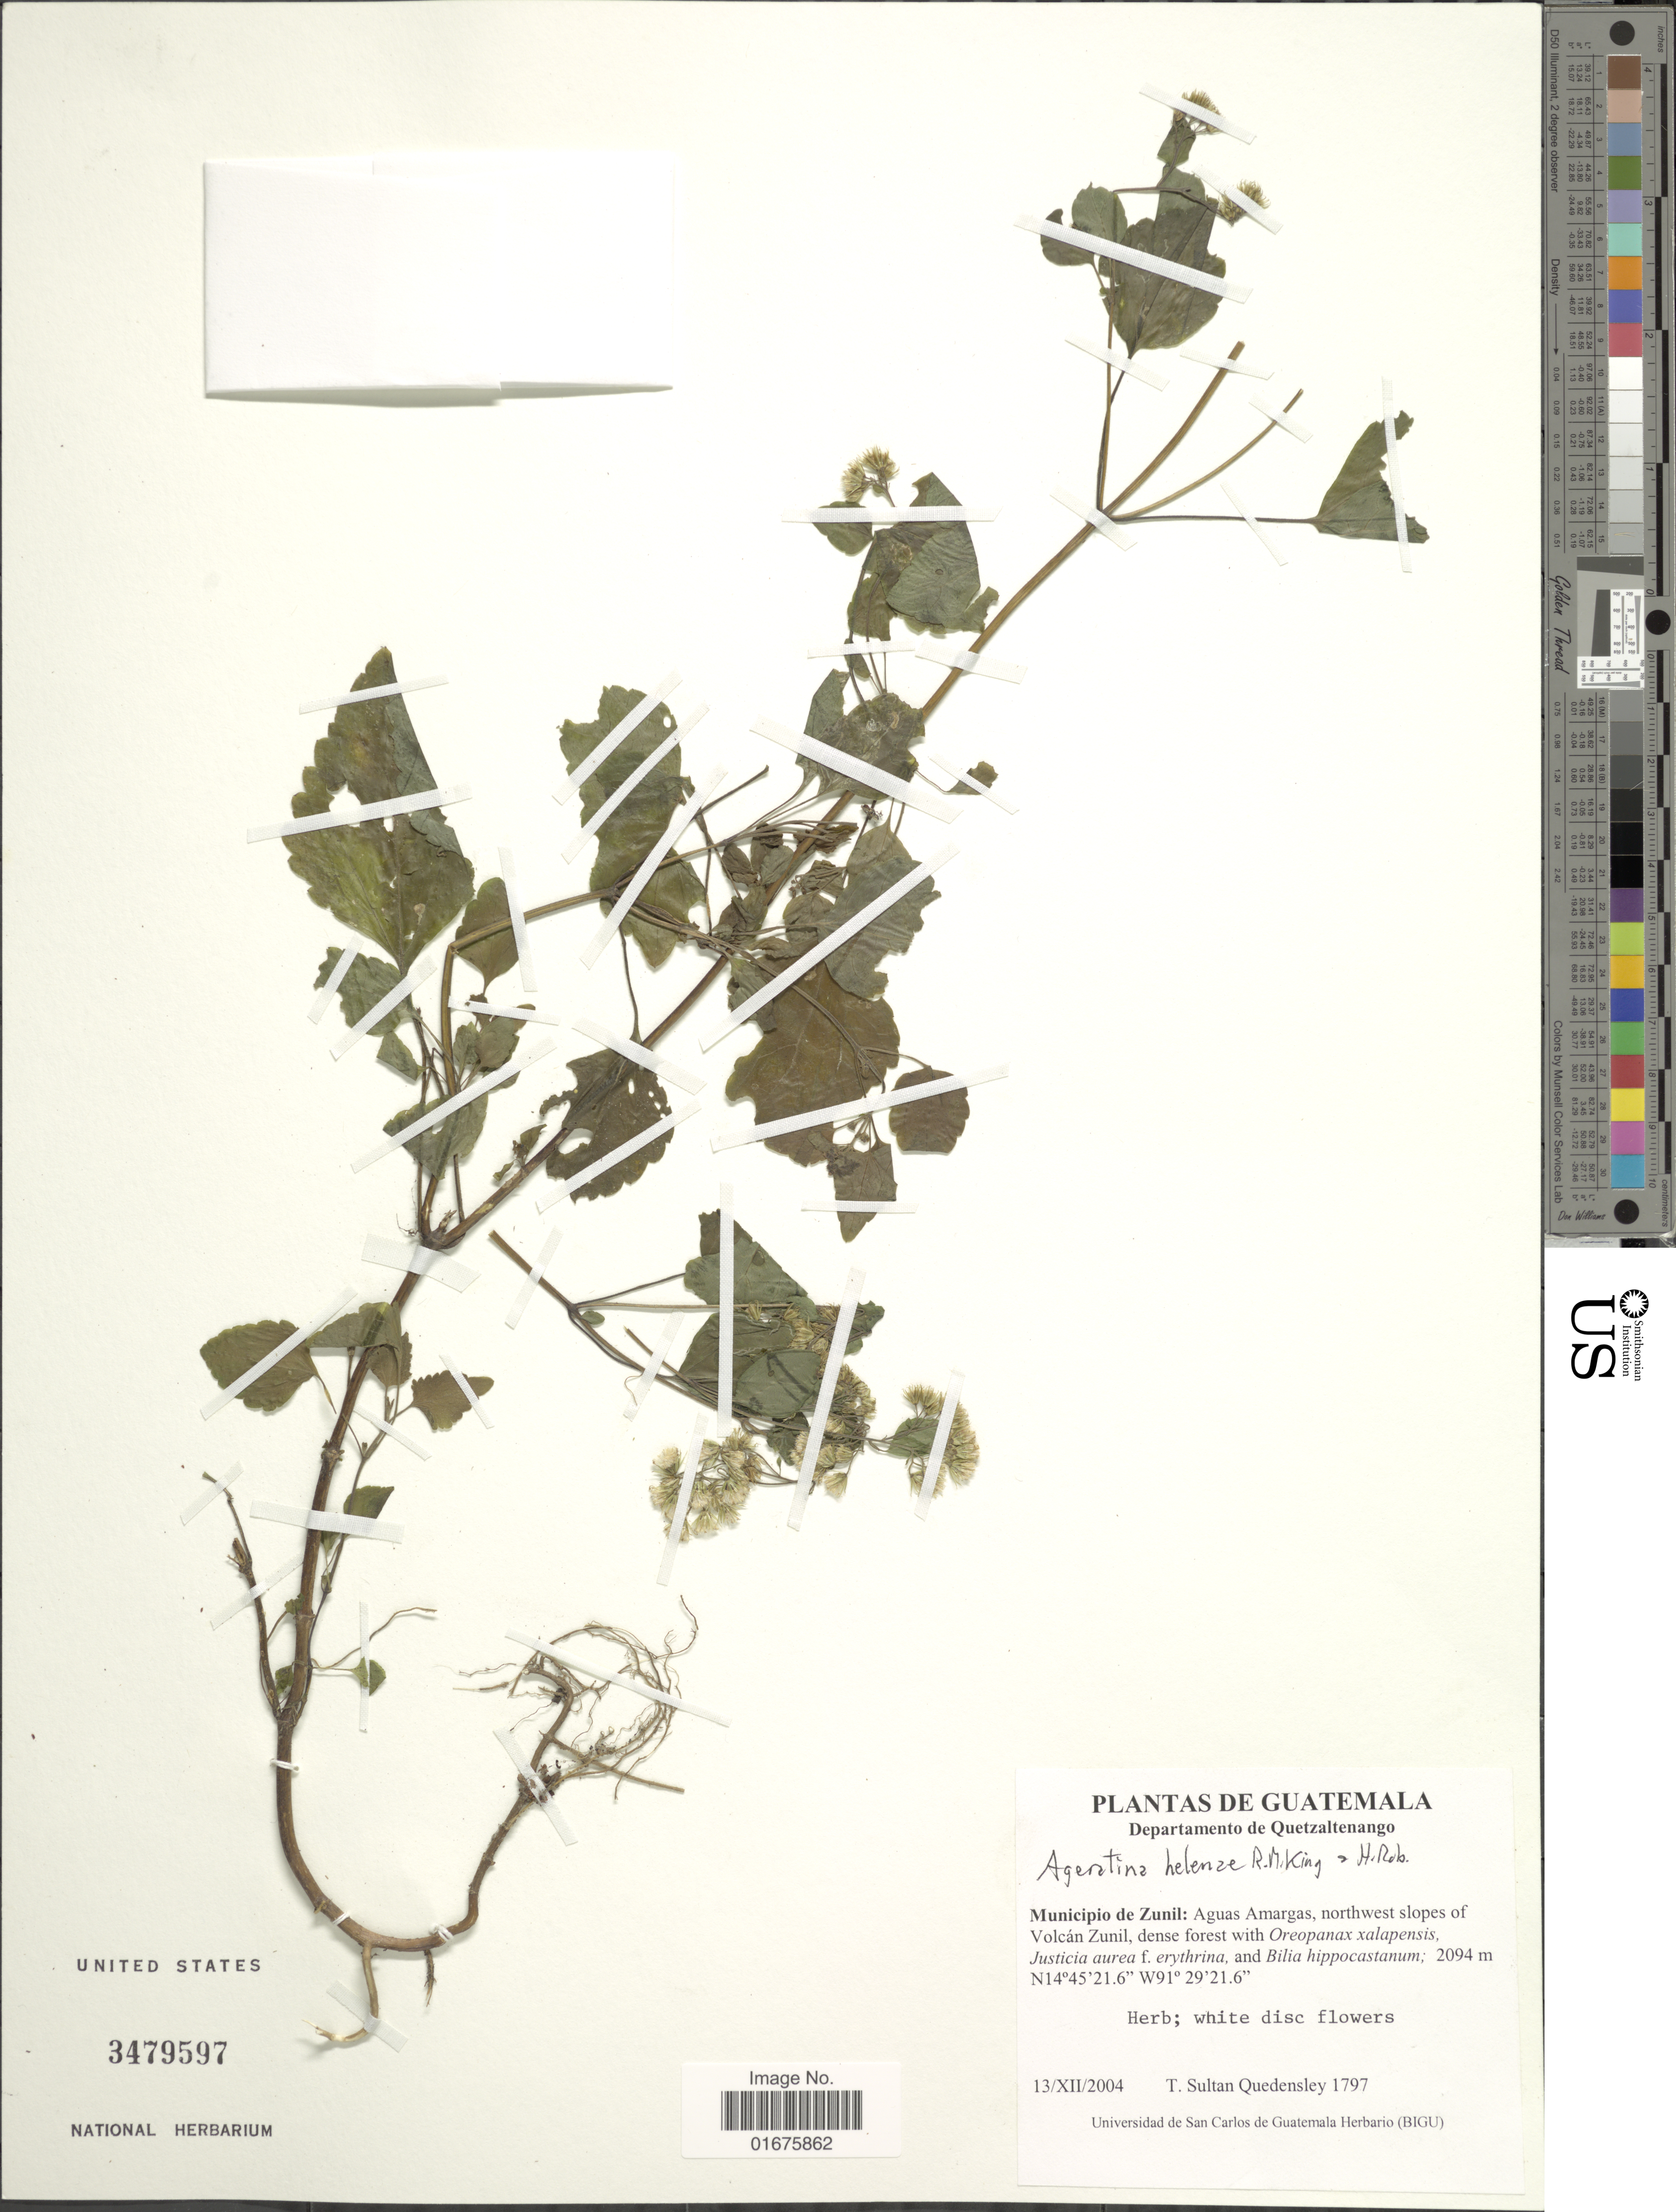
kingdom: Plantae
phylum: Tracheophyta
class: Magnoliopsida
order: Asterales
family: Asteraceae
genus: Ageratina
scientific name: Ageratina helenae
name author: R.M. King & H. Rob.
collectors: T. S. Quedensley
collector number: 1797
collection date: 2004-12-13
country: Guatemala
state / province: Quetzaltenango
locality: Municipio de Zunil: Aguas Amargas, northwest slopes of Volcán Zunil, dense forest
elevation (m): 2094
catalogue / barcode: US 3479597